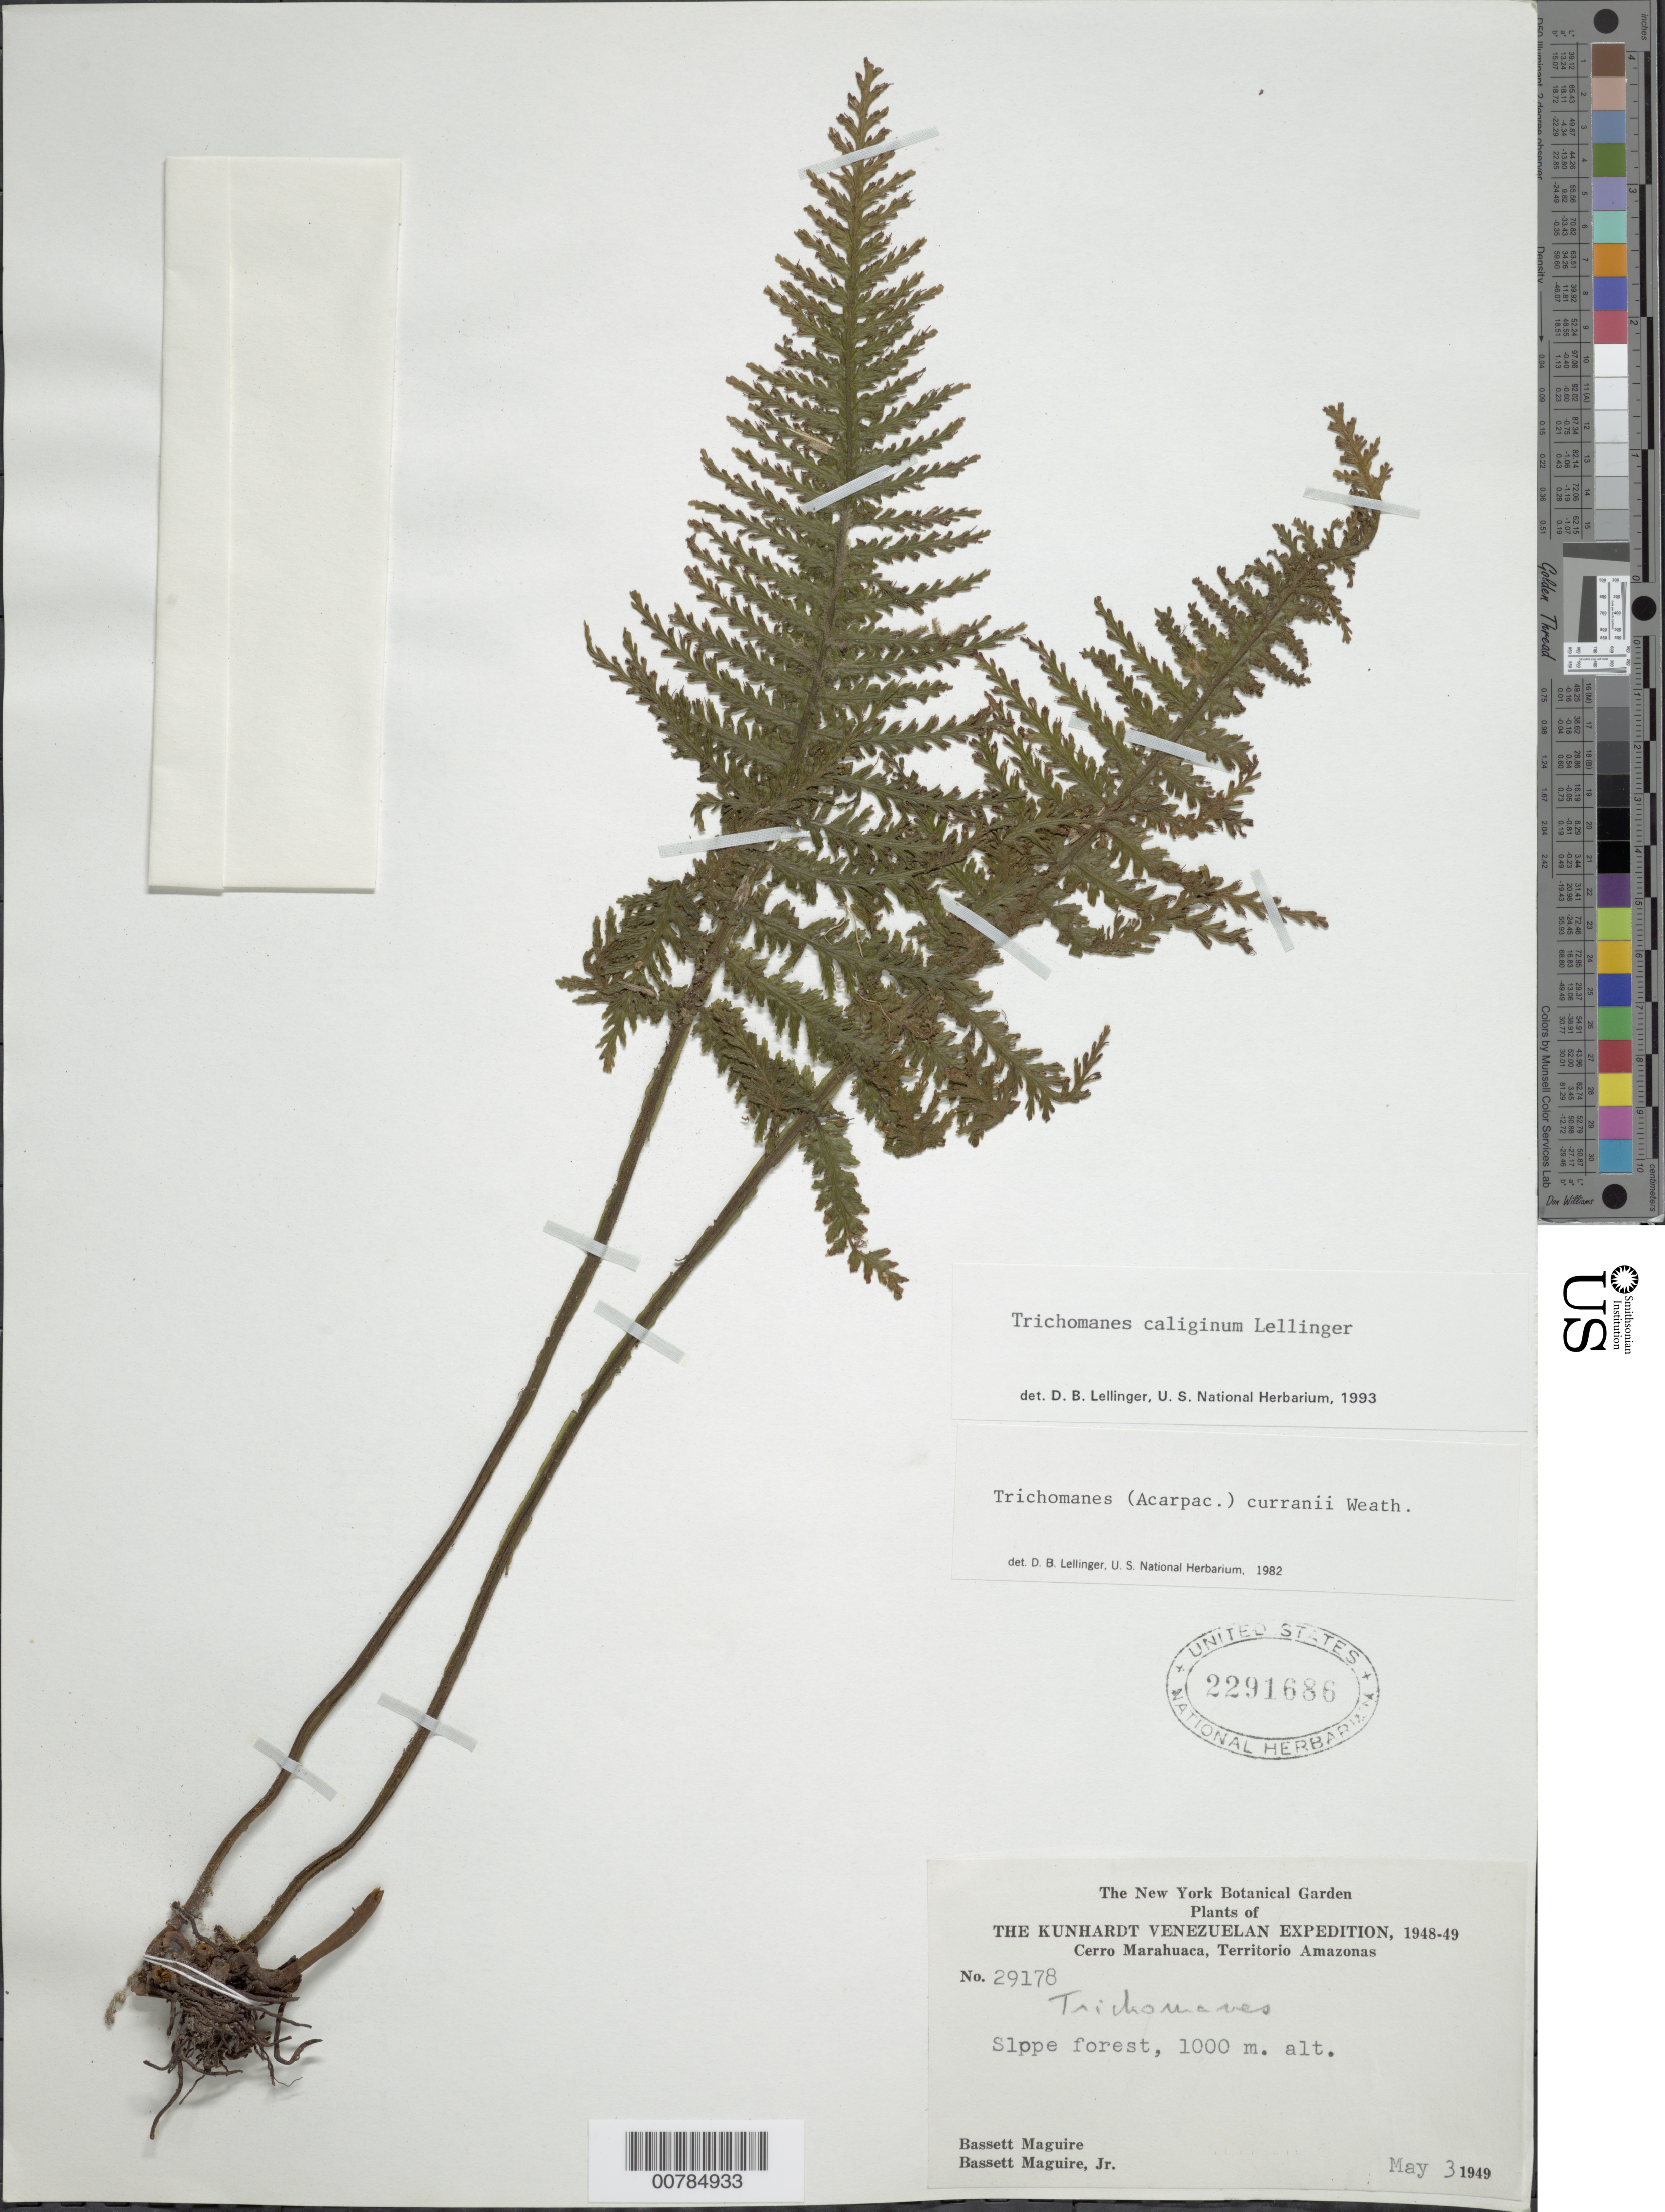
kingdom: Plantae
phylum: Tracheophyta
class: Polypodiopsida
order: Hymenophyllales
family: Hymenophyllaceae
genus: Trichomanes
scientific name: Trichomanes caliginum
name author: Lellinger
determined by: Lellinger, David B., (BOT), Smithsonian Institution - National Museum of Natural History (UNITED STATES)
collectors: B. Maguire & B. Maguire Jr.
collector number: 29178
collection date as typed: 3-May-49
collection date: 1949-05-03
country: Venezuela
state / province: Amazonas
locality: Cerro Marahuaca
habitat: Slope forest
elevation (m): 1000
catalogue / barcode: US 2291686